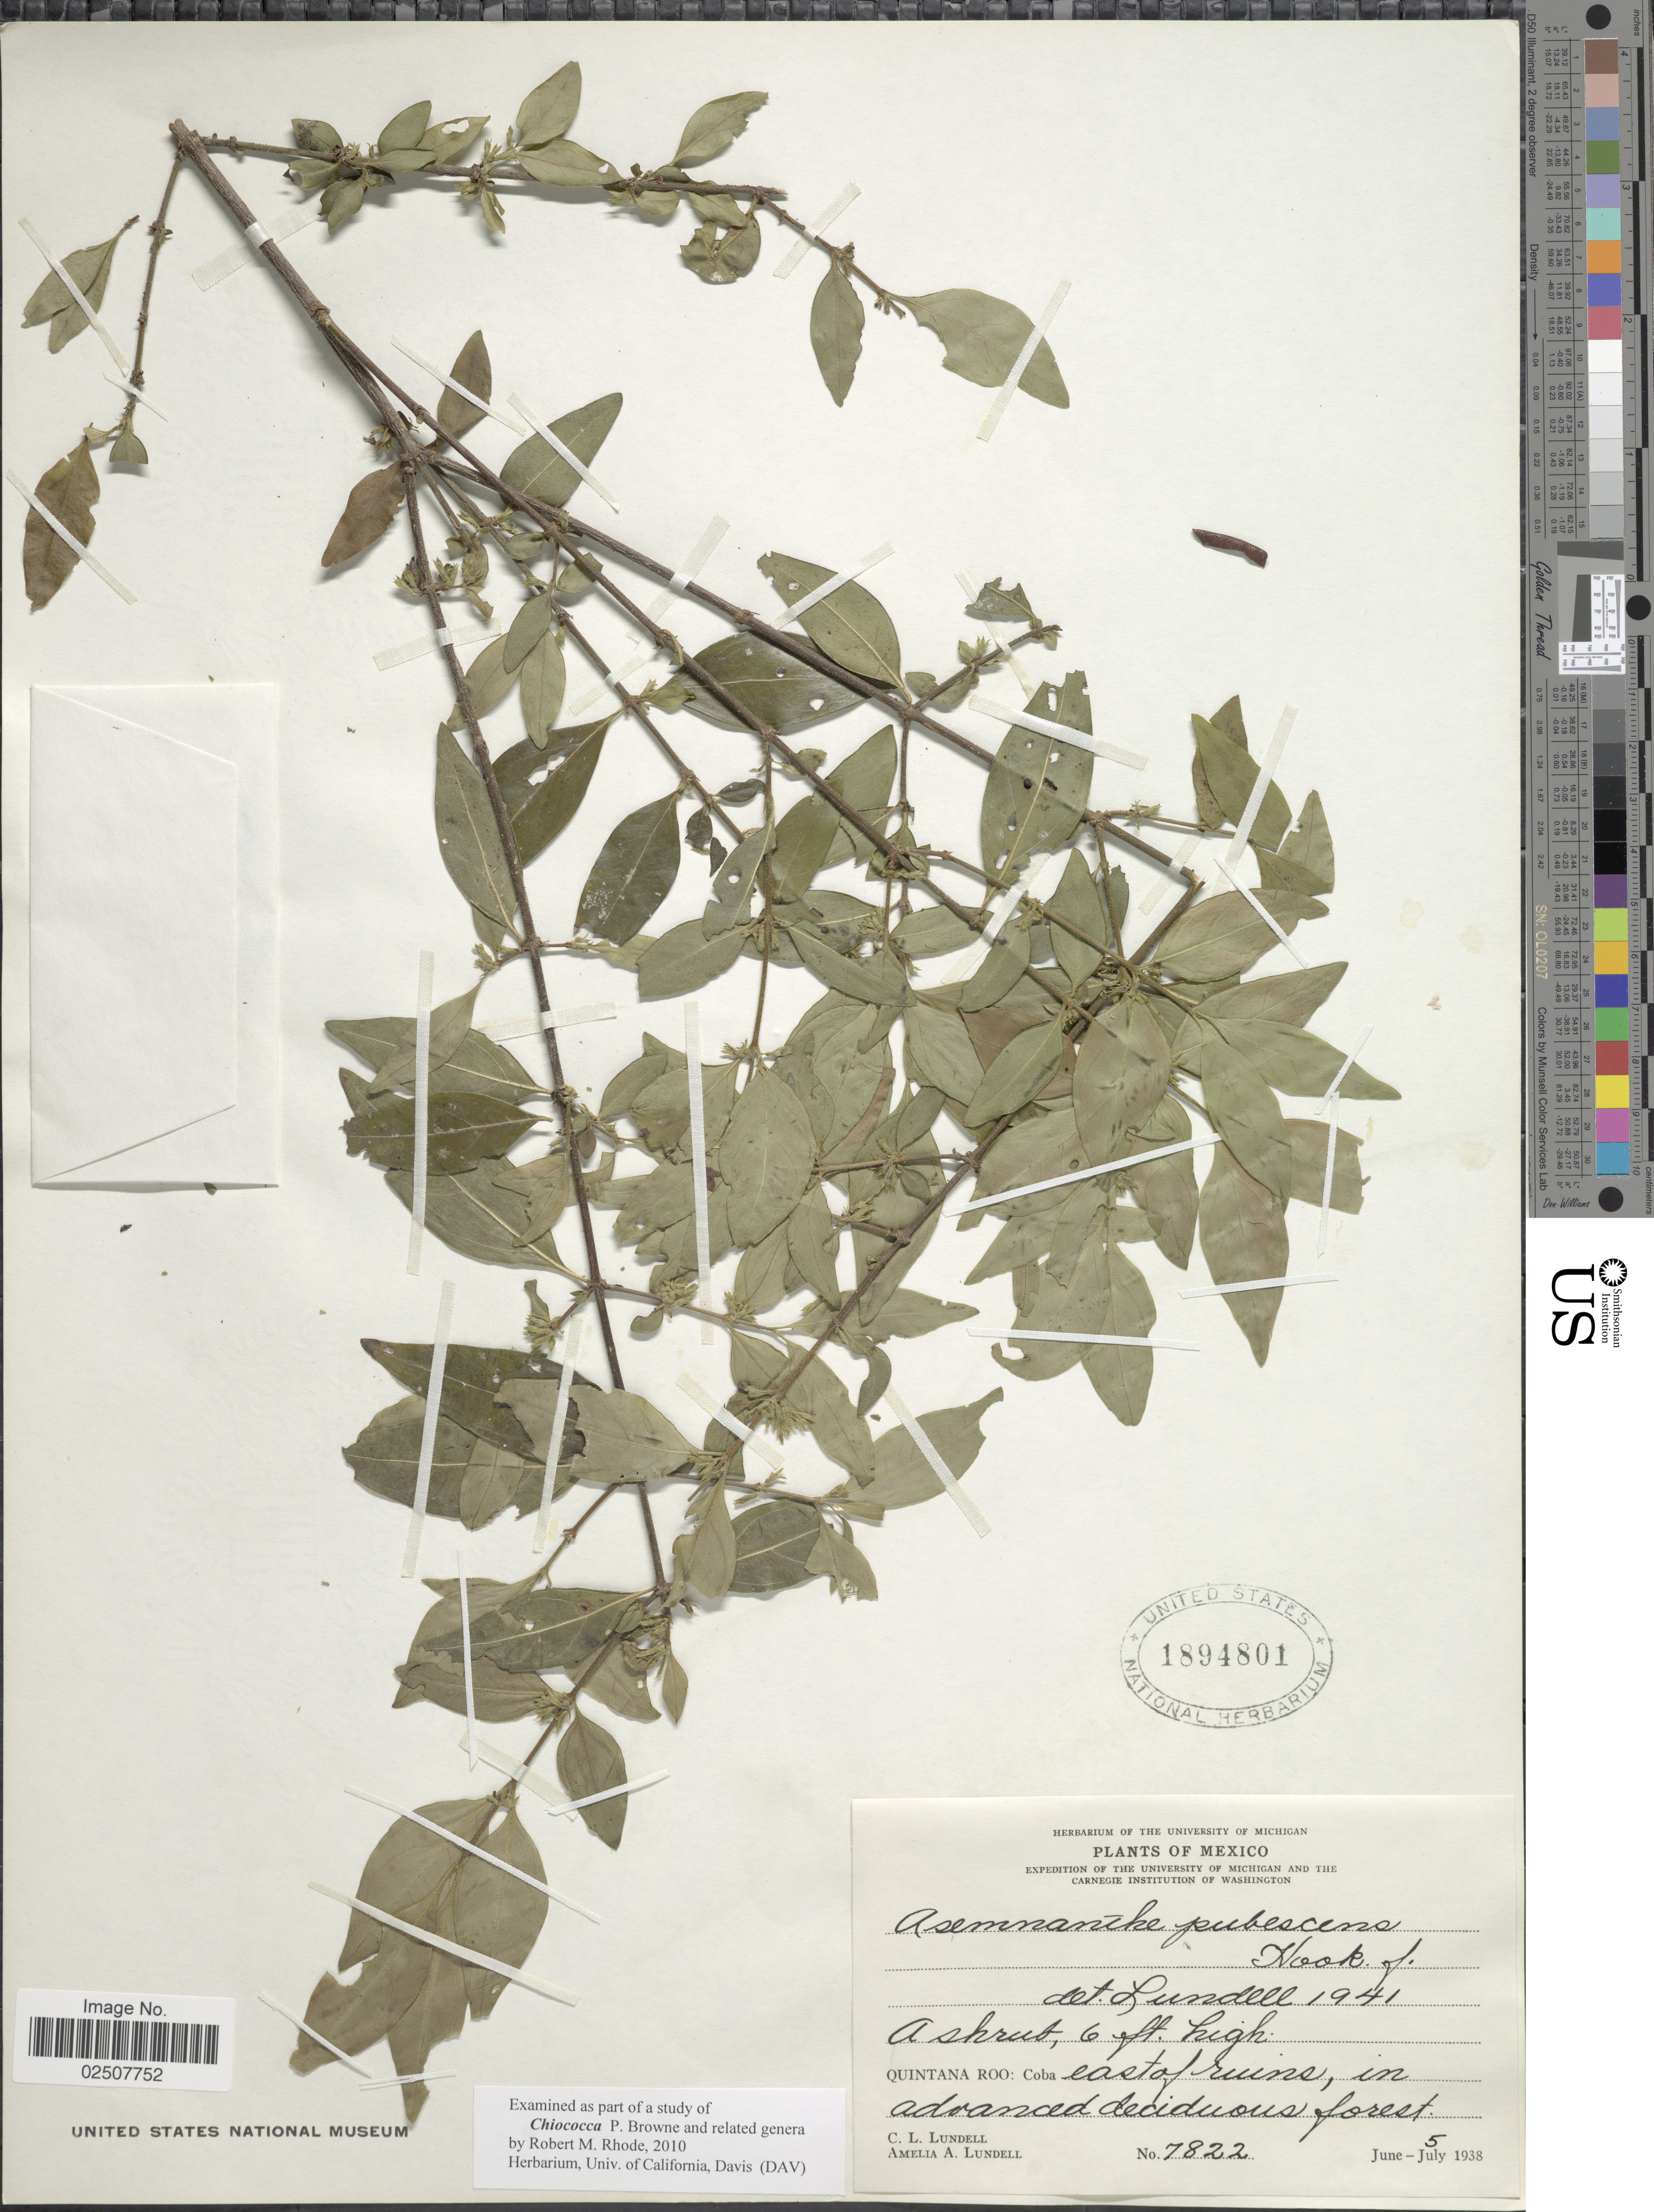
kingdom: Plantae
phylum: Tracheophyta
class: Magnoliopsida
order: Gentianales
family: Rubiaceae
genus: Asemnantha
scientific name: Asemnantha pubescens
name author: Hook. f.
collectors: C. L. Lundell & A. A. Lundell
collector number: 7822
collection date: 1938-07-05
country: Mexico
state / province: Quintana Roo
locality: Coba east of ruins, in advanced deciduous forest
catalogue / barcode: US 1894801